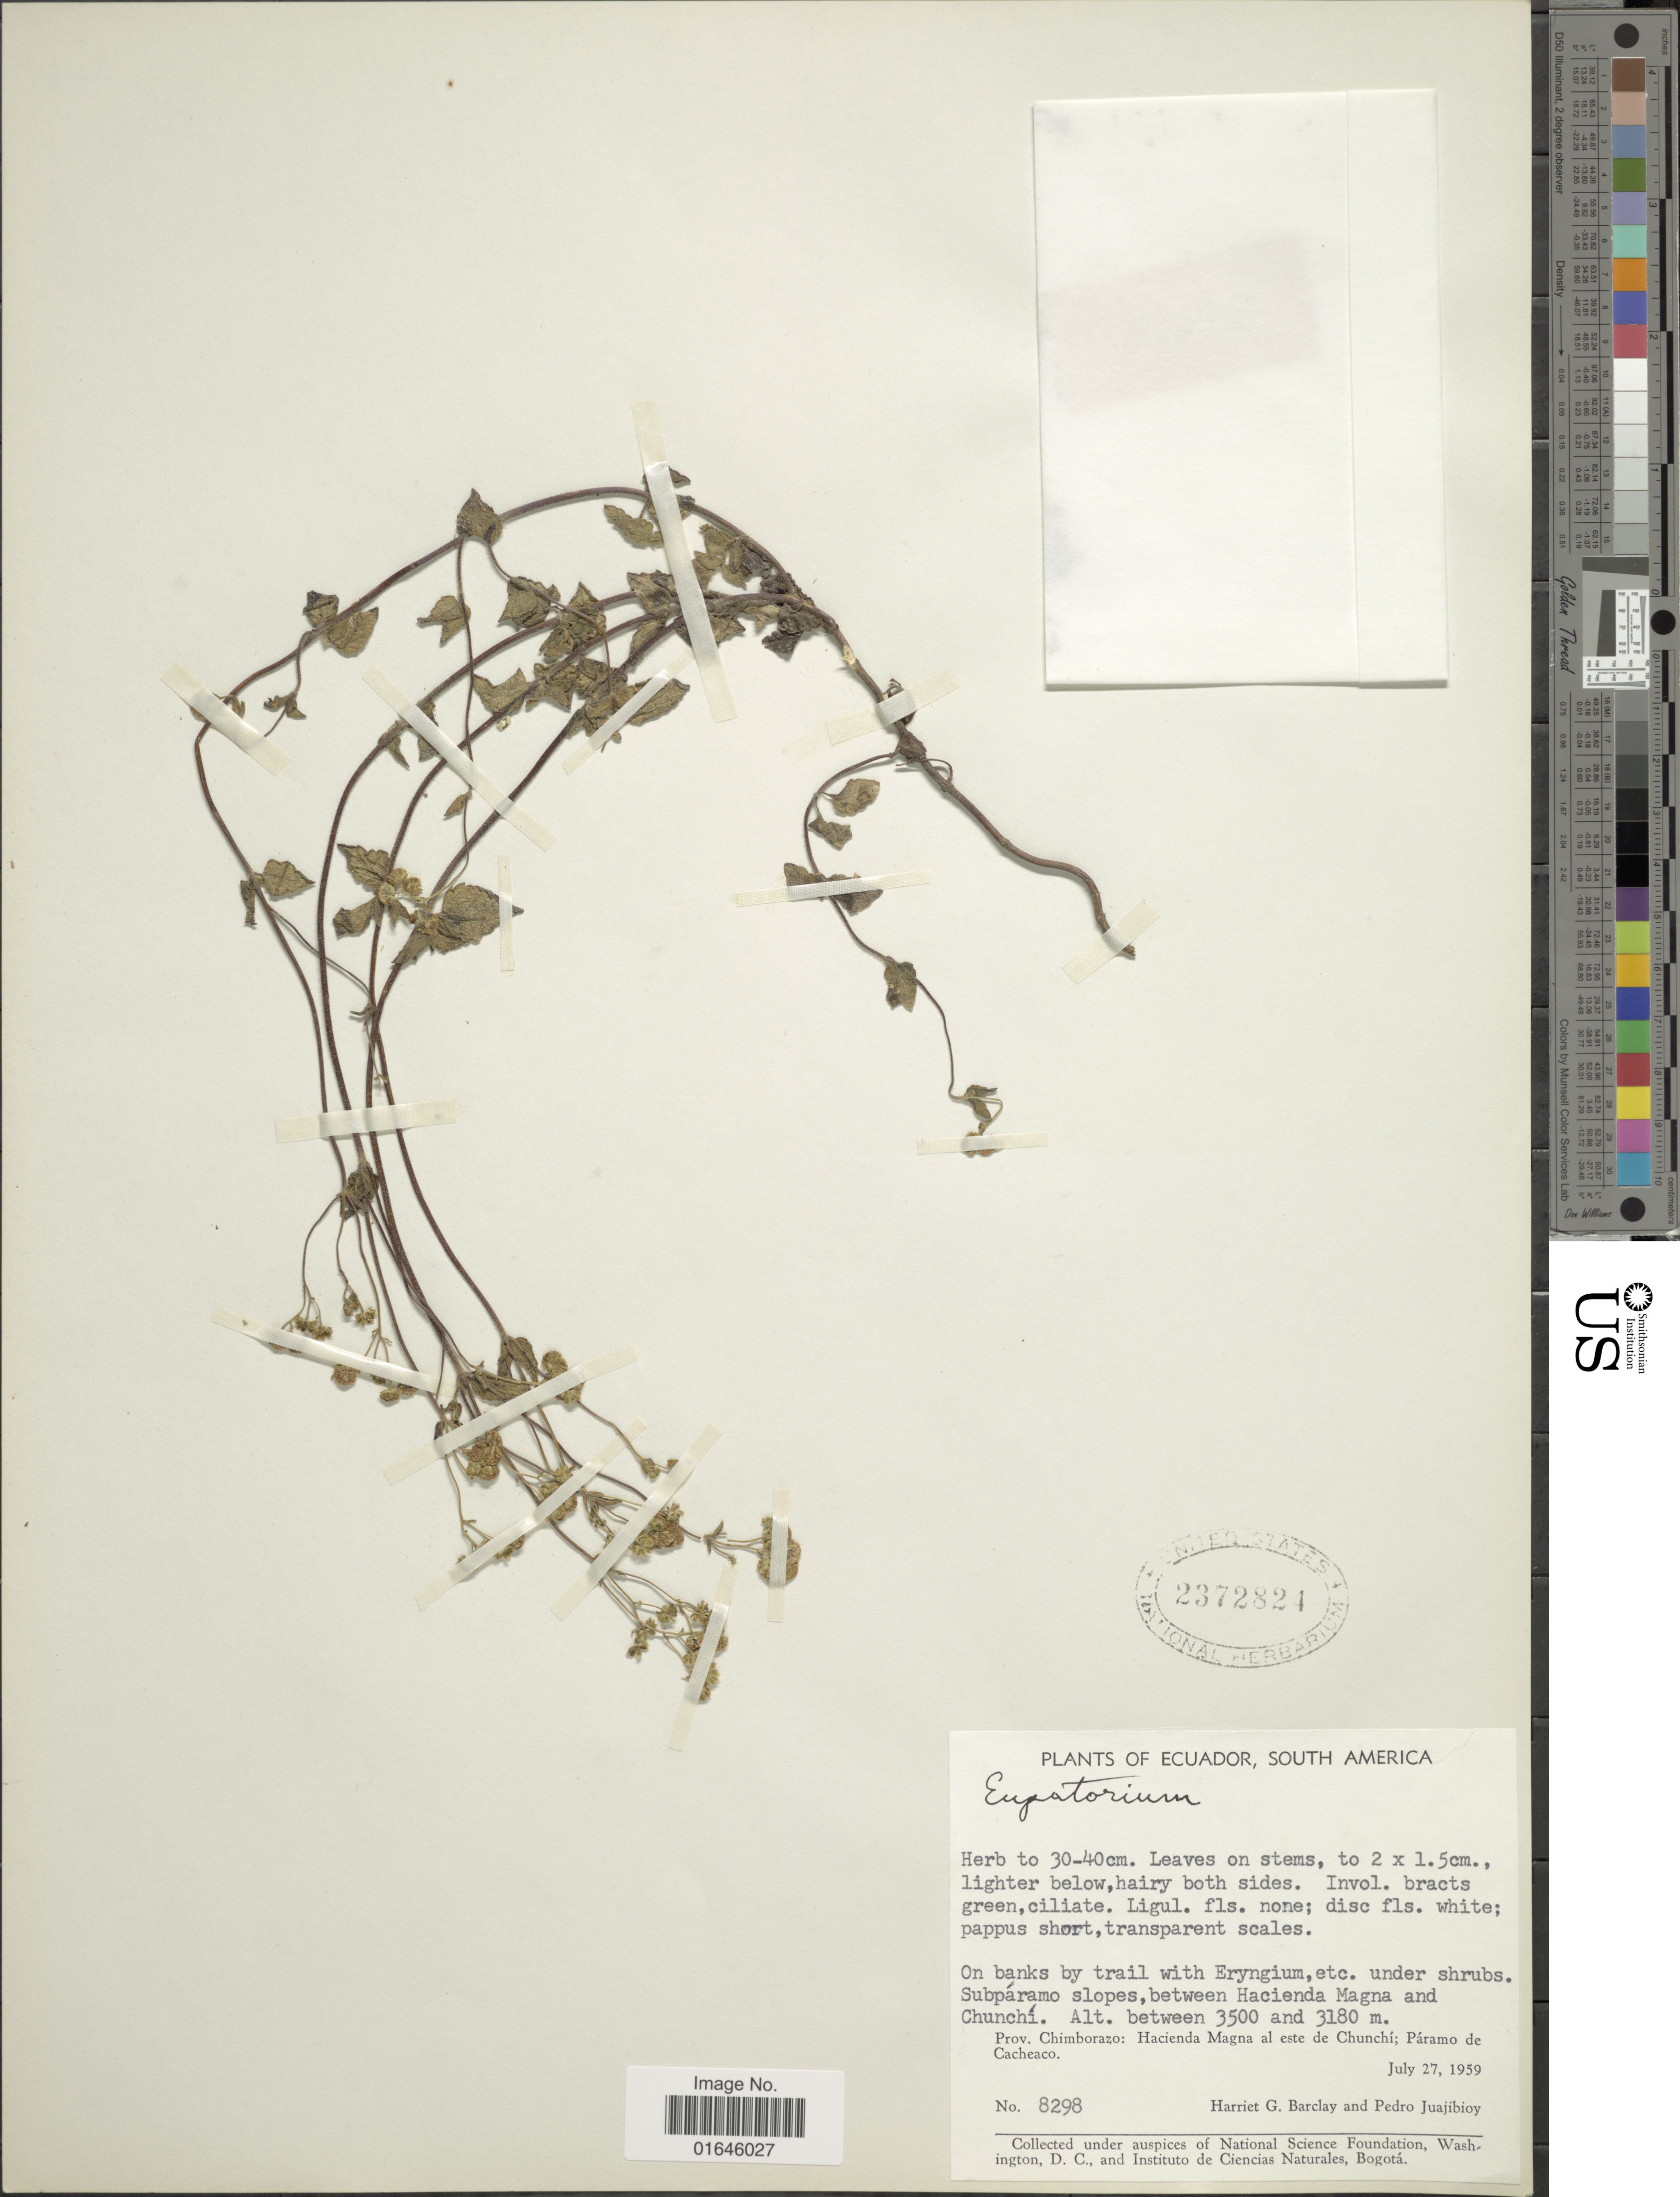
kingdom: Plantae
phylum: Tracheophyta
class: Magnoliopsida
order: Asterales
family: Asteraceae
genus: Guevaria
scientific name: Guevaria sodiroi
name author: (Hieron. in Sodiro) R.M. King & H. Rob.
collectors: H. G. Barclay & P. Juajibioy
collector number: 8298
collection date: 1959-07-27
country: Ecuador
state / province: Chimborazo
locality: Hacienda Magna al este de Chunchi: Paramo de Cacheaco, Subparamo slopes, between Hacienda Magna and Chunchi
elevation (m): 3180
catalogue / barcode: US 2372824